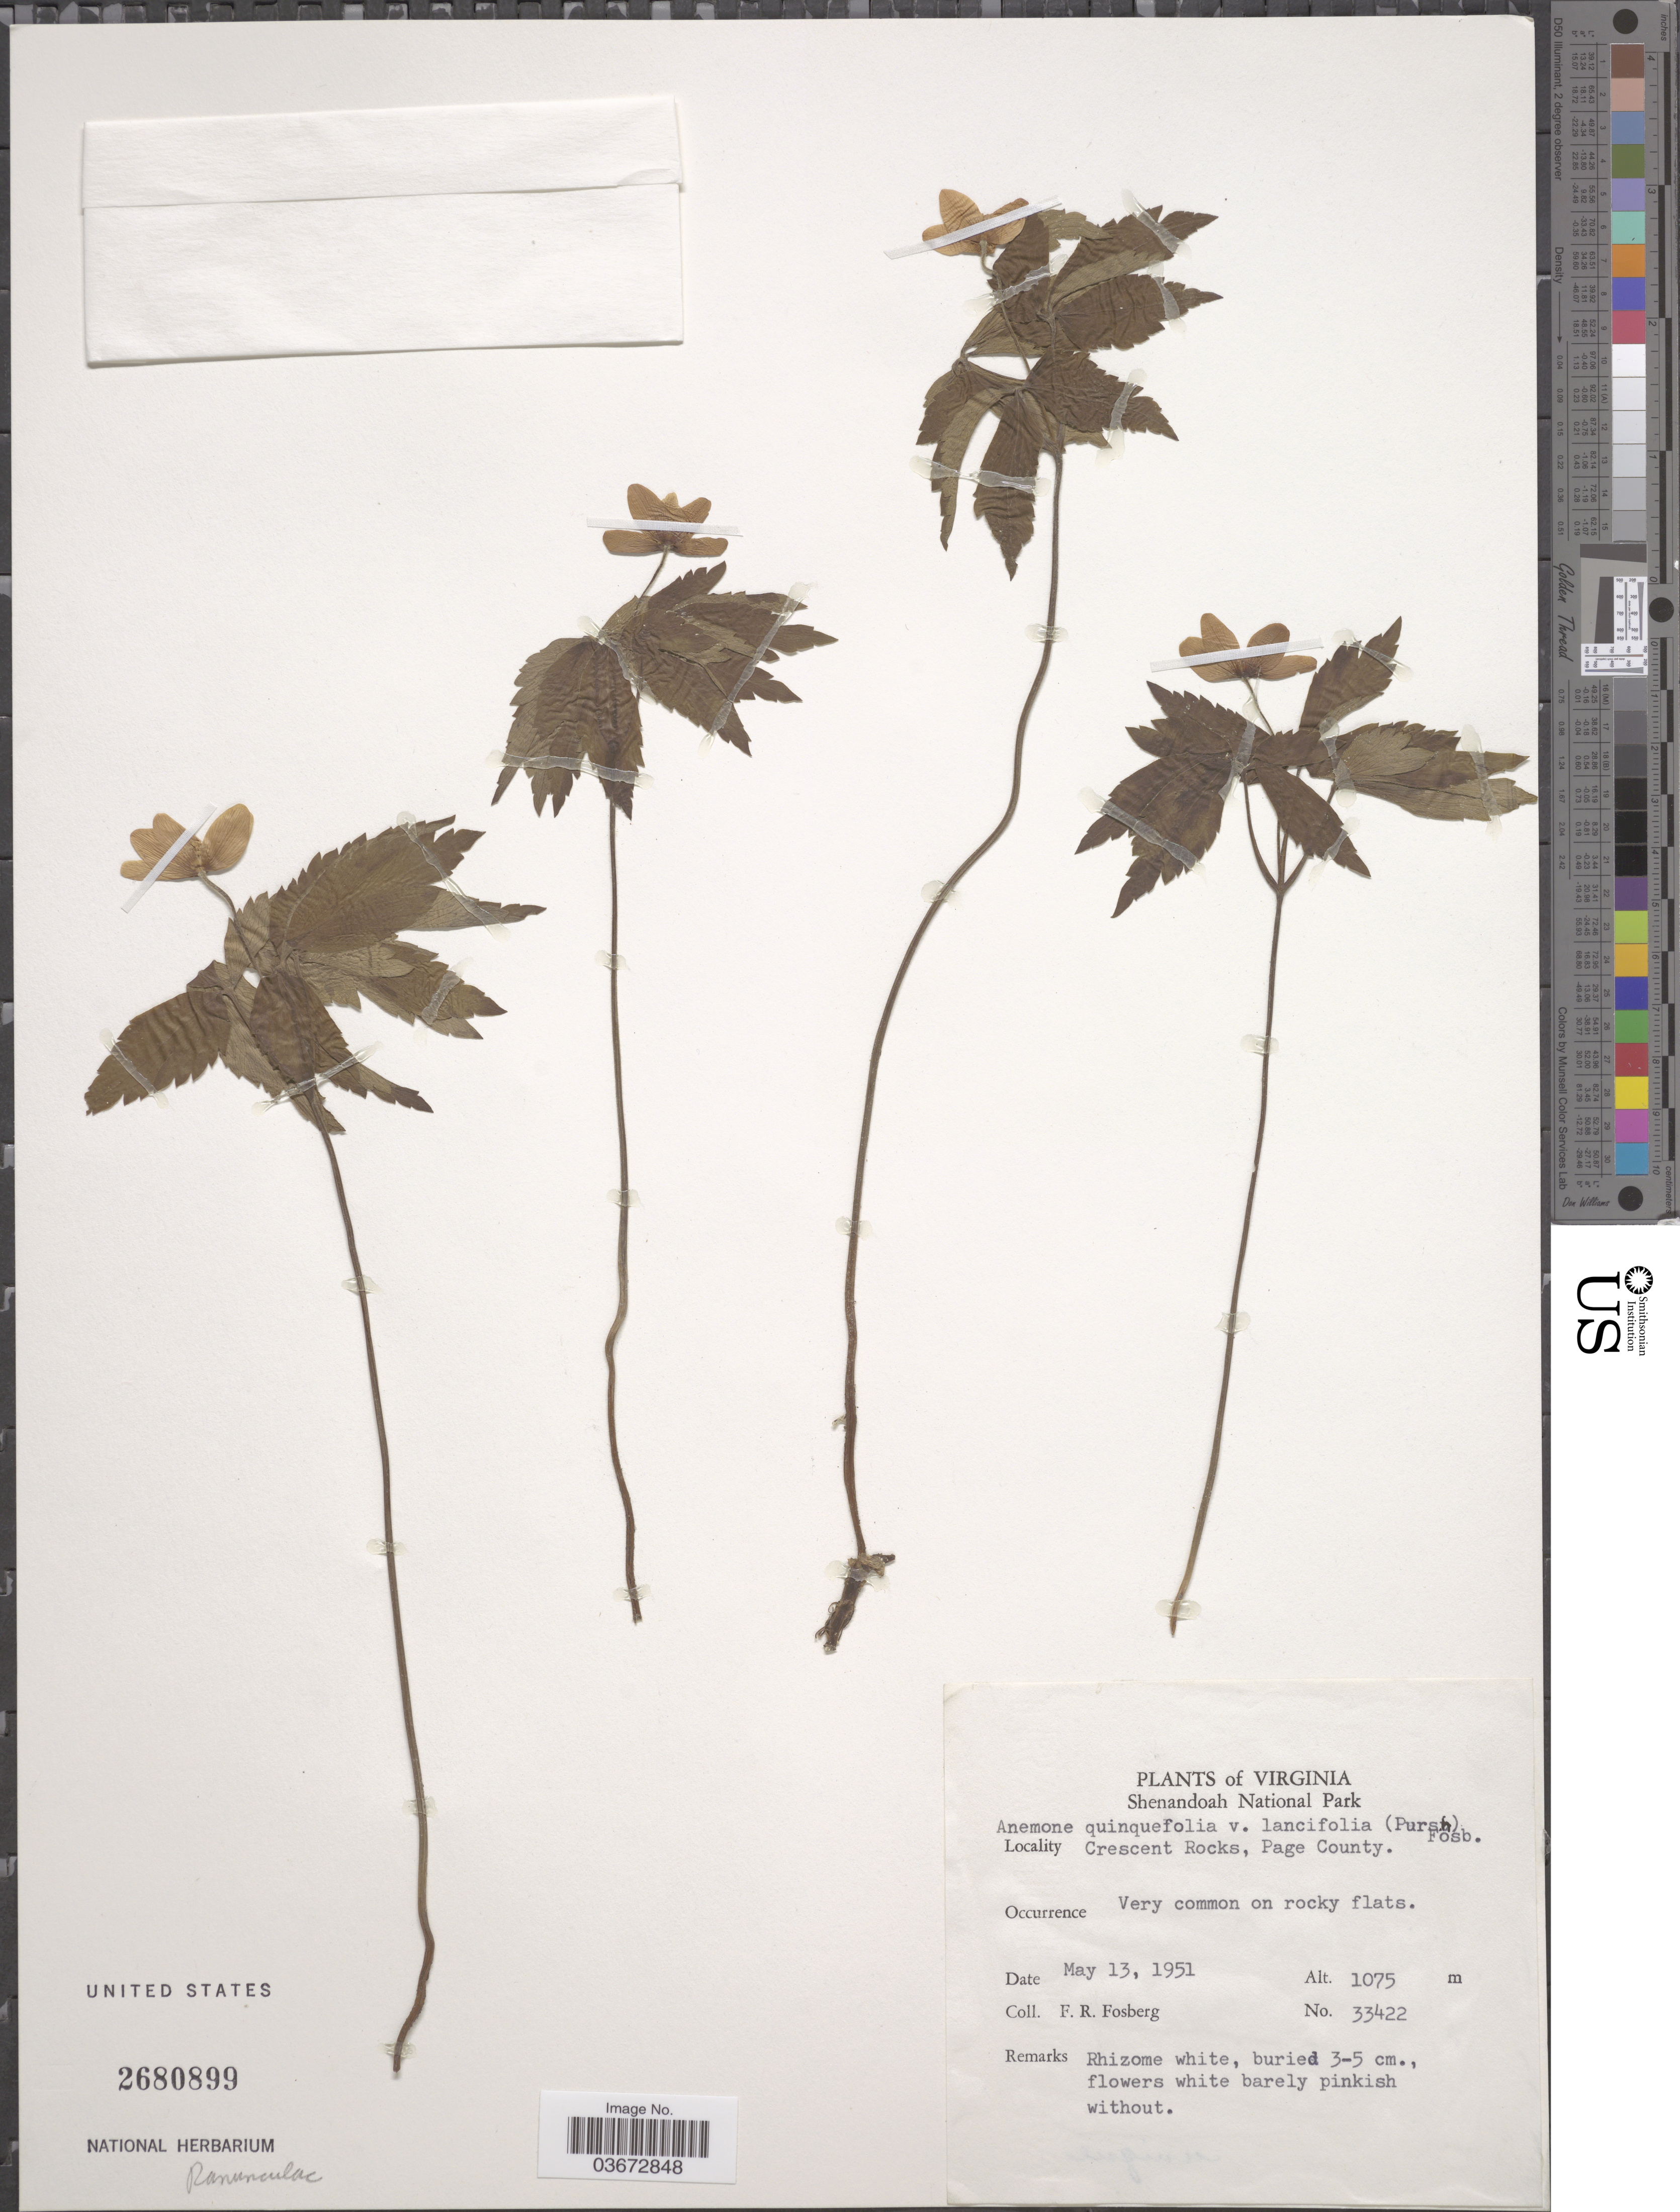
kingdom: Plantae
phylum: Tracheophyta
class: Magnoliopsida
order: Ranunculales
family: Ranunculaceae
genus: Anemone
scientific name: Anemone quinquefolia var. lancifolia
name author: (Pursh) Fosberg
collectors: F. R. Fosberg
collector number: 33422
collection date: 1951-05-13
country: United States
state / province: Virginia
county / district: Page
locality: Shenandoah National Park. Crescent Rocks, Page County.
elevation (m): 1075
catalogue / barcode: US 2680899